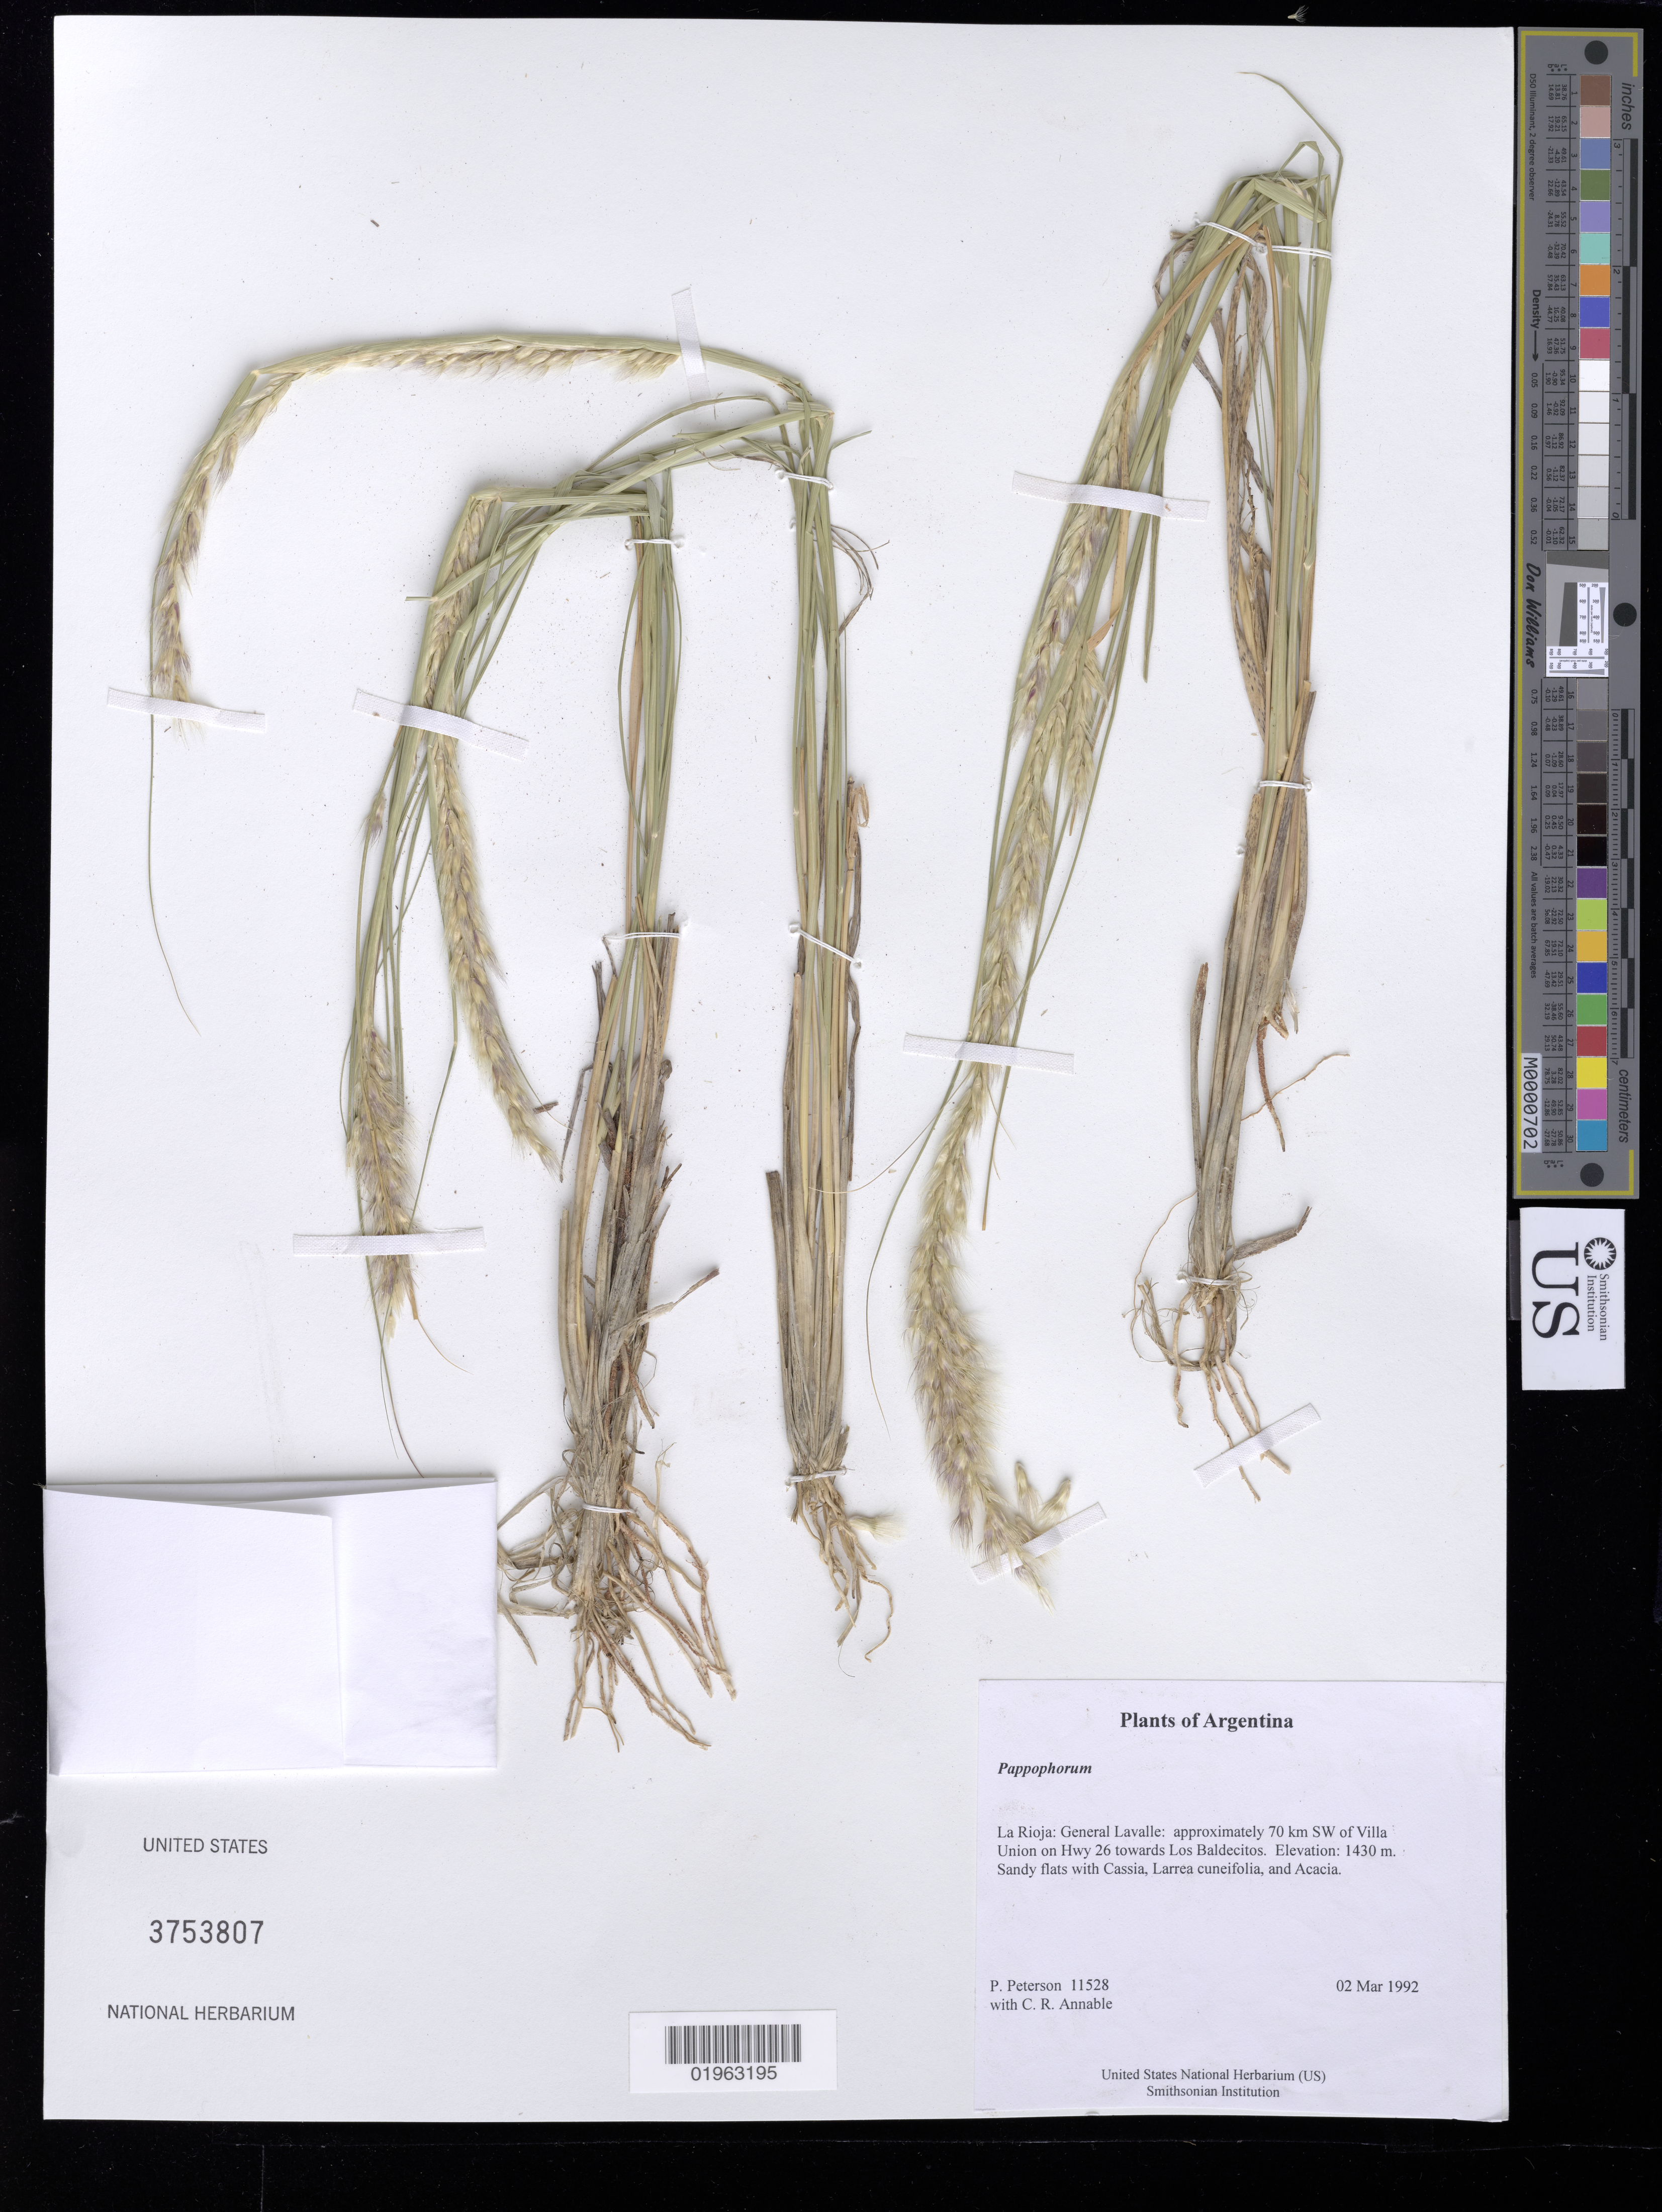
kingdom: Plantae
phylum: Tracheophyta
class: Liliopsida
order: Poales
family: Poaceae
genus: Pappophorum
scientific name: Pappophorum sp.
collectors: P. M. Peterson & C. R. Annable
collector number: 11528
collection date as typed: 02 Mar 1992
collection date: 1992-03-02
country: Argentina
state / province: La Rioja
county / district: General Lavalle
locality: approximately 70 km SW of Villa Union on Hwy 26 towards Los Baldecitos.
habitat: Sandy flats with Cassia, Larrea cuneifolia, and Acacia.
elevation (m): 1430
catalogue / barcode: US 3753807